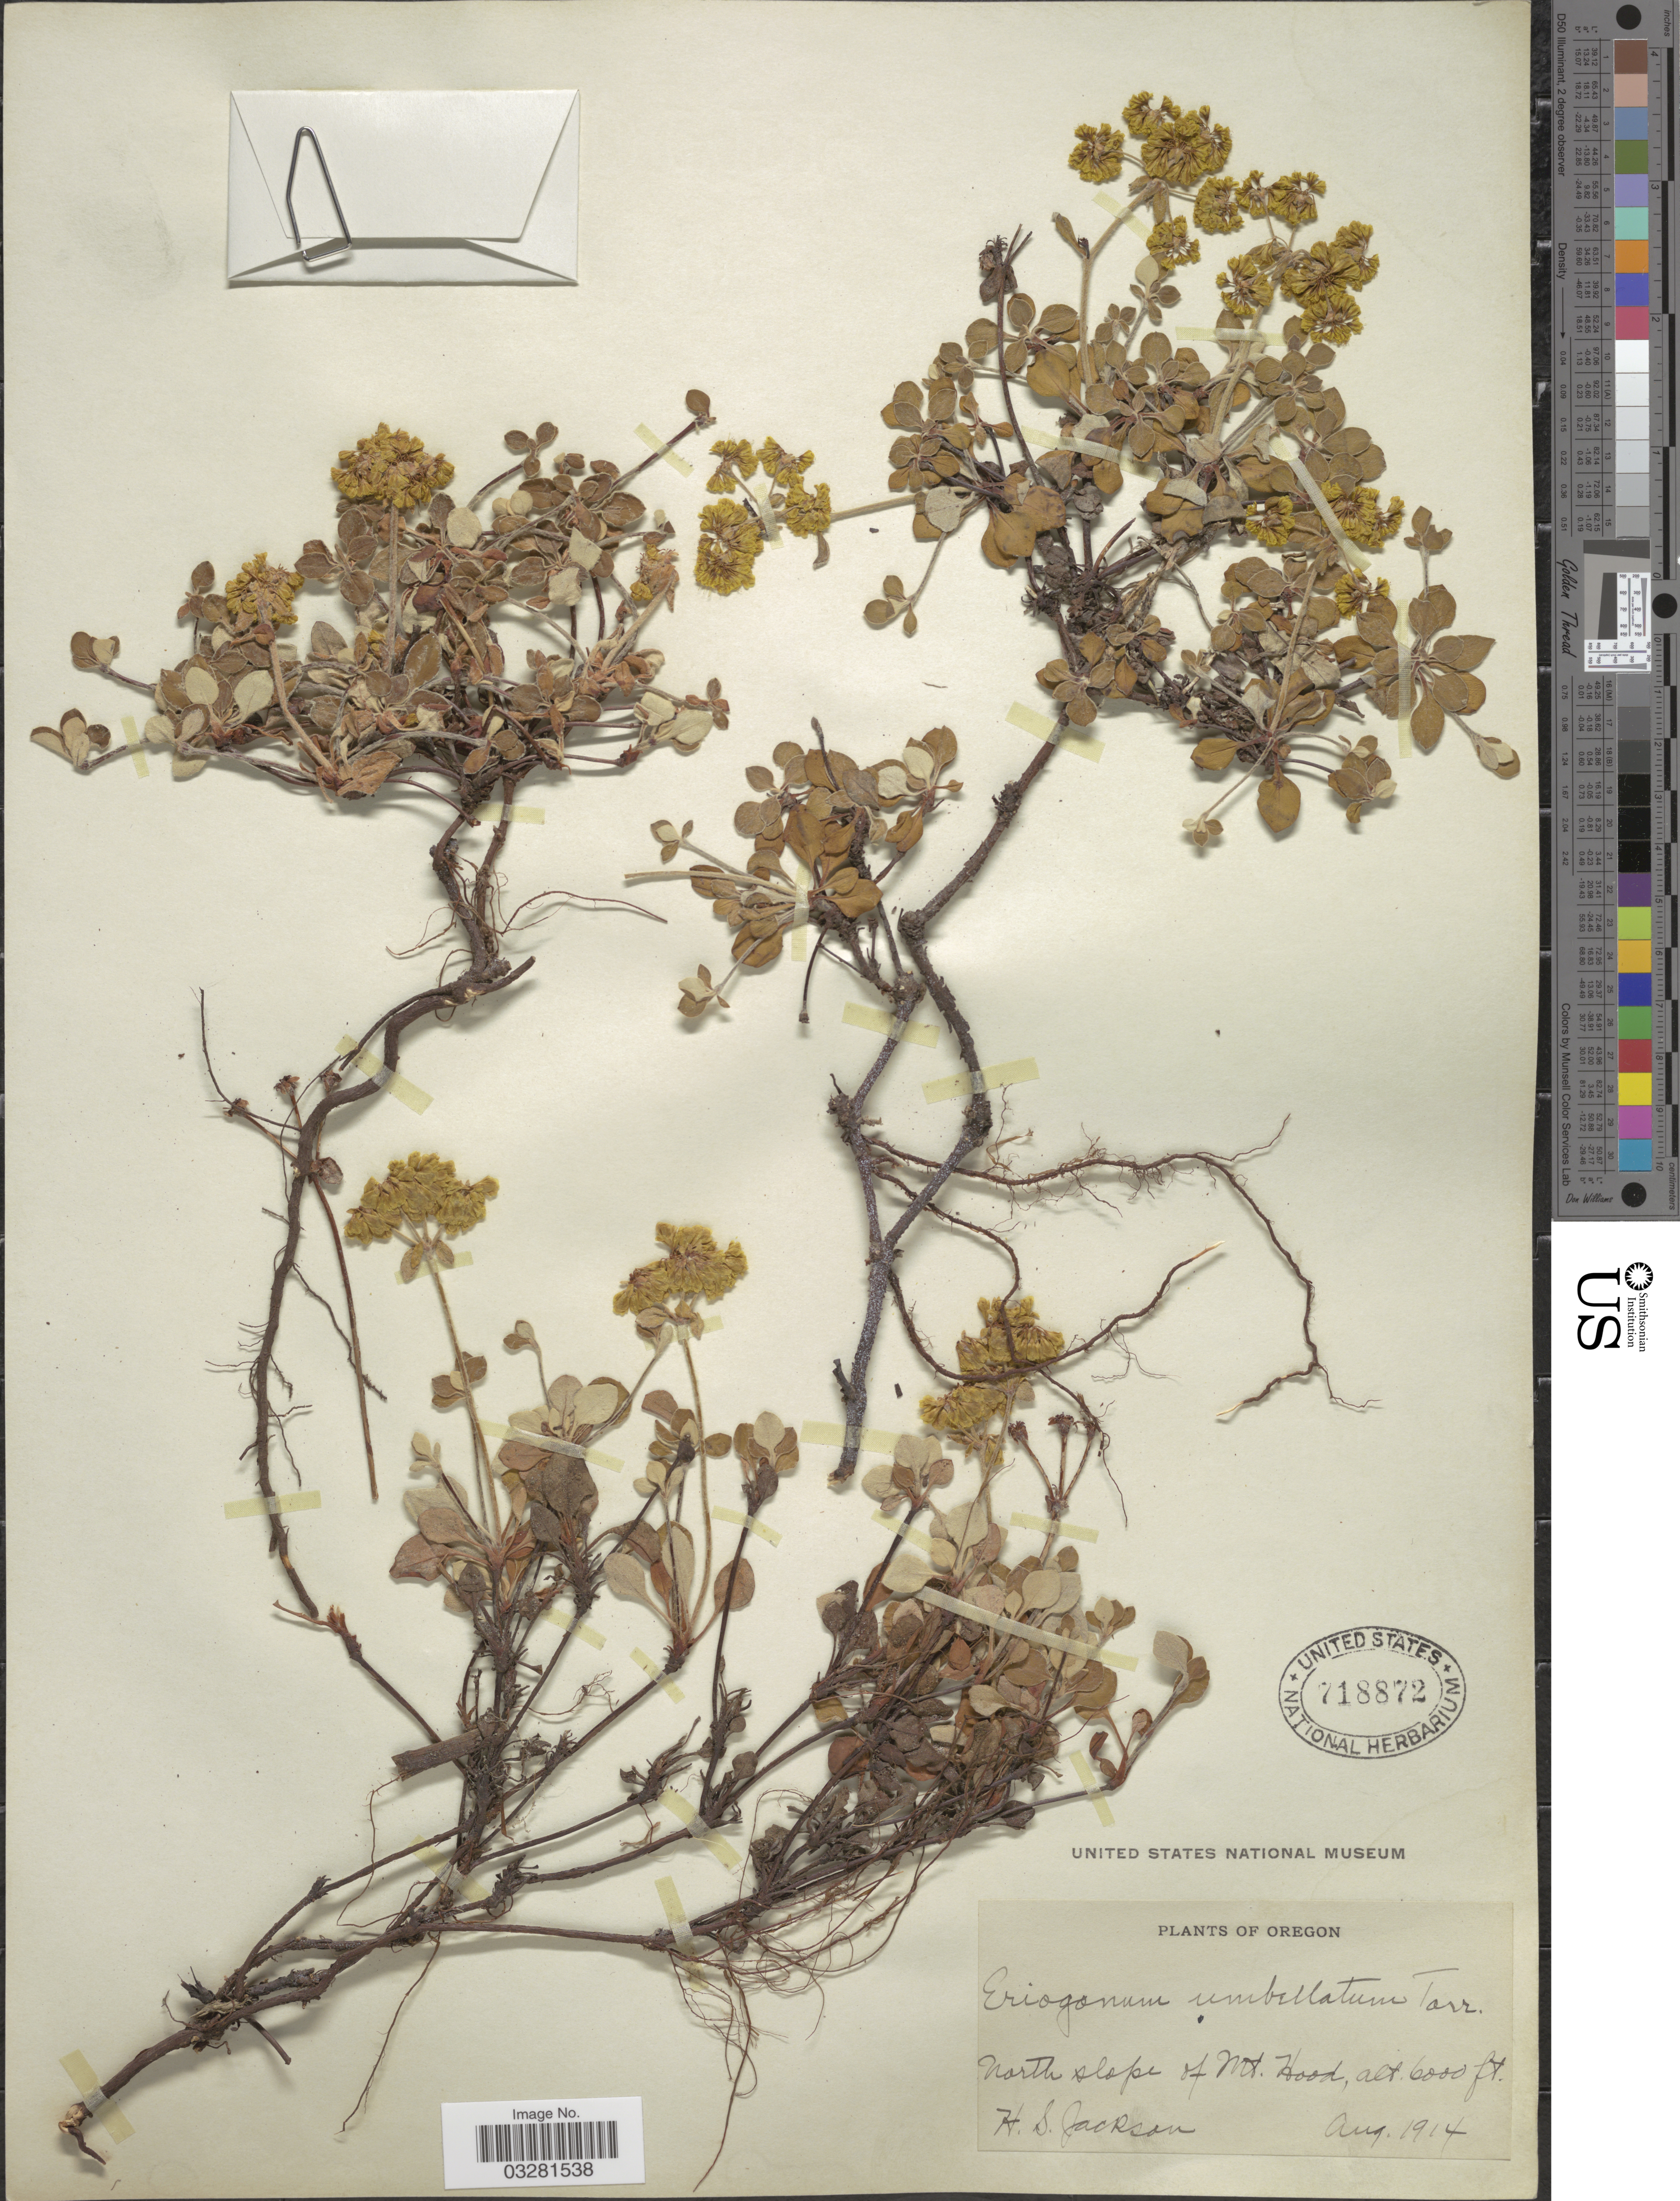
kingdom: Plantae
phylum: Tracheophyta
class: Magnoliopsida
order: Caryophyllales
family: Polygonaceae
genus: Eriogonum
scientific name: Eriogonum umbellatum var. haussknechtii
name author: (Dammer) M.E. Jones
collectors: H. Jackson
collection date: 1914-08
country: United States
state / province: Oregon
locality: North slope of Mt. Hood.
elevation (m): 1829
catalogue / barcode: US 718872